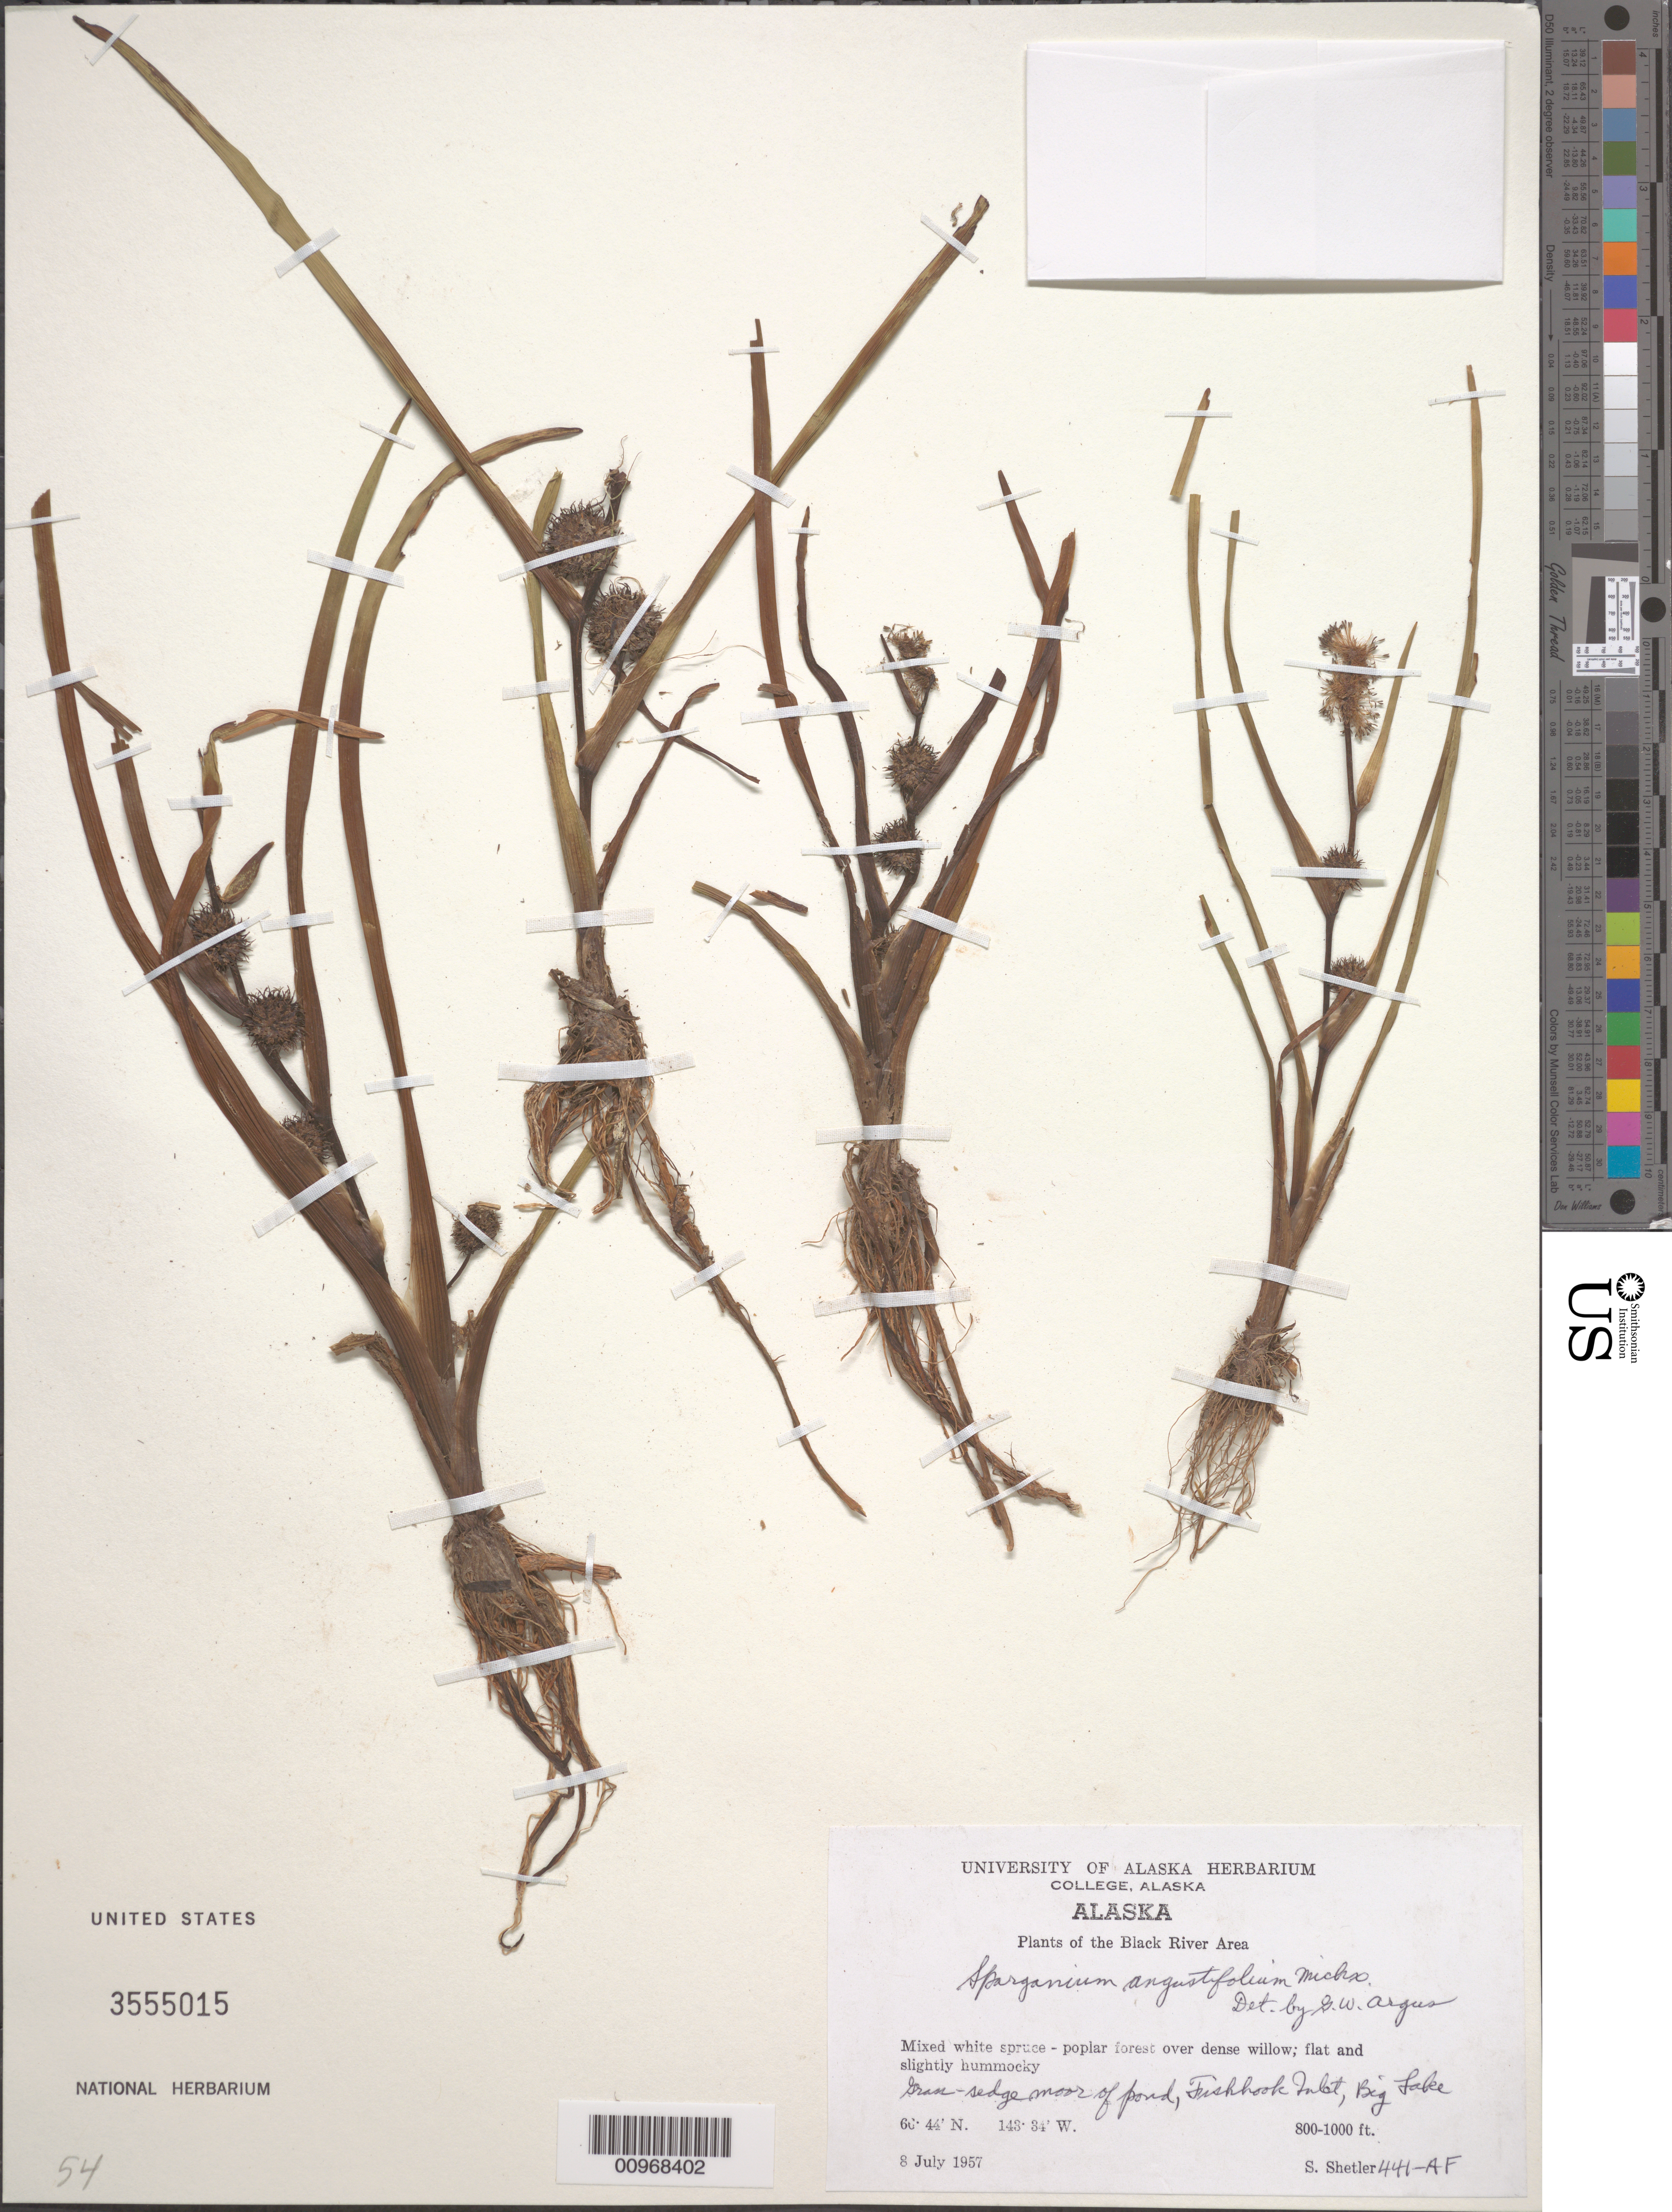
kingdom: Plantae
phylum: Tracheophyta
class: Liliopsida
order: Poales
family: Typhaceae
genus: Sparganium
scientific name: Sparganium angustifolium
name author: Michx.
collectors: S. Shetler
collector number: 441-AF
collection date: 1957-07-08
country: United States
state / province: Alaska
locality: Black River Area. Grass-sedge moor of pond, Fishhook Inlet, Big Lake.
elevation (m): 244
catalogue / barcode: US 3555015